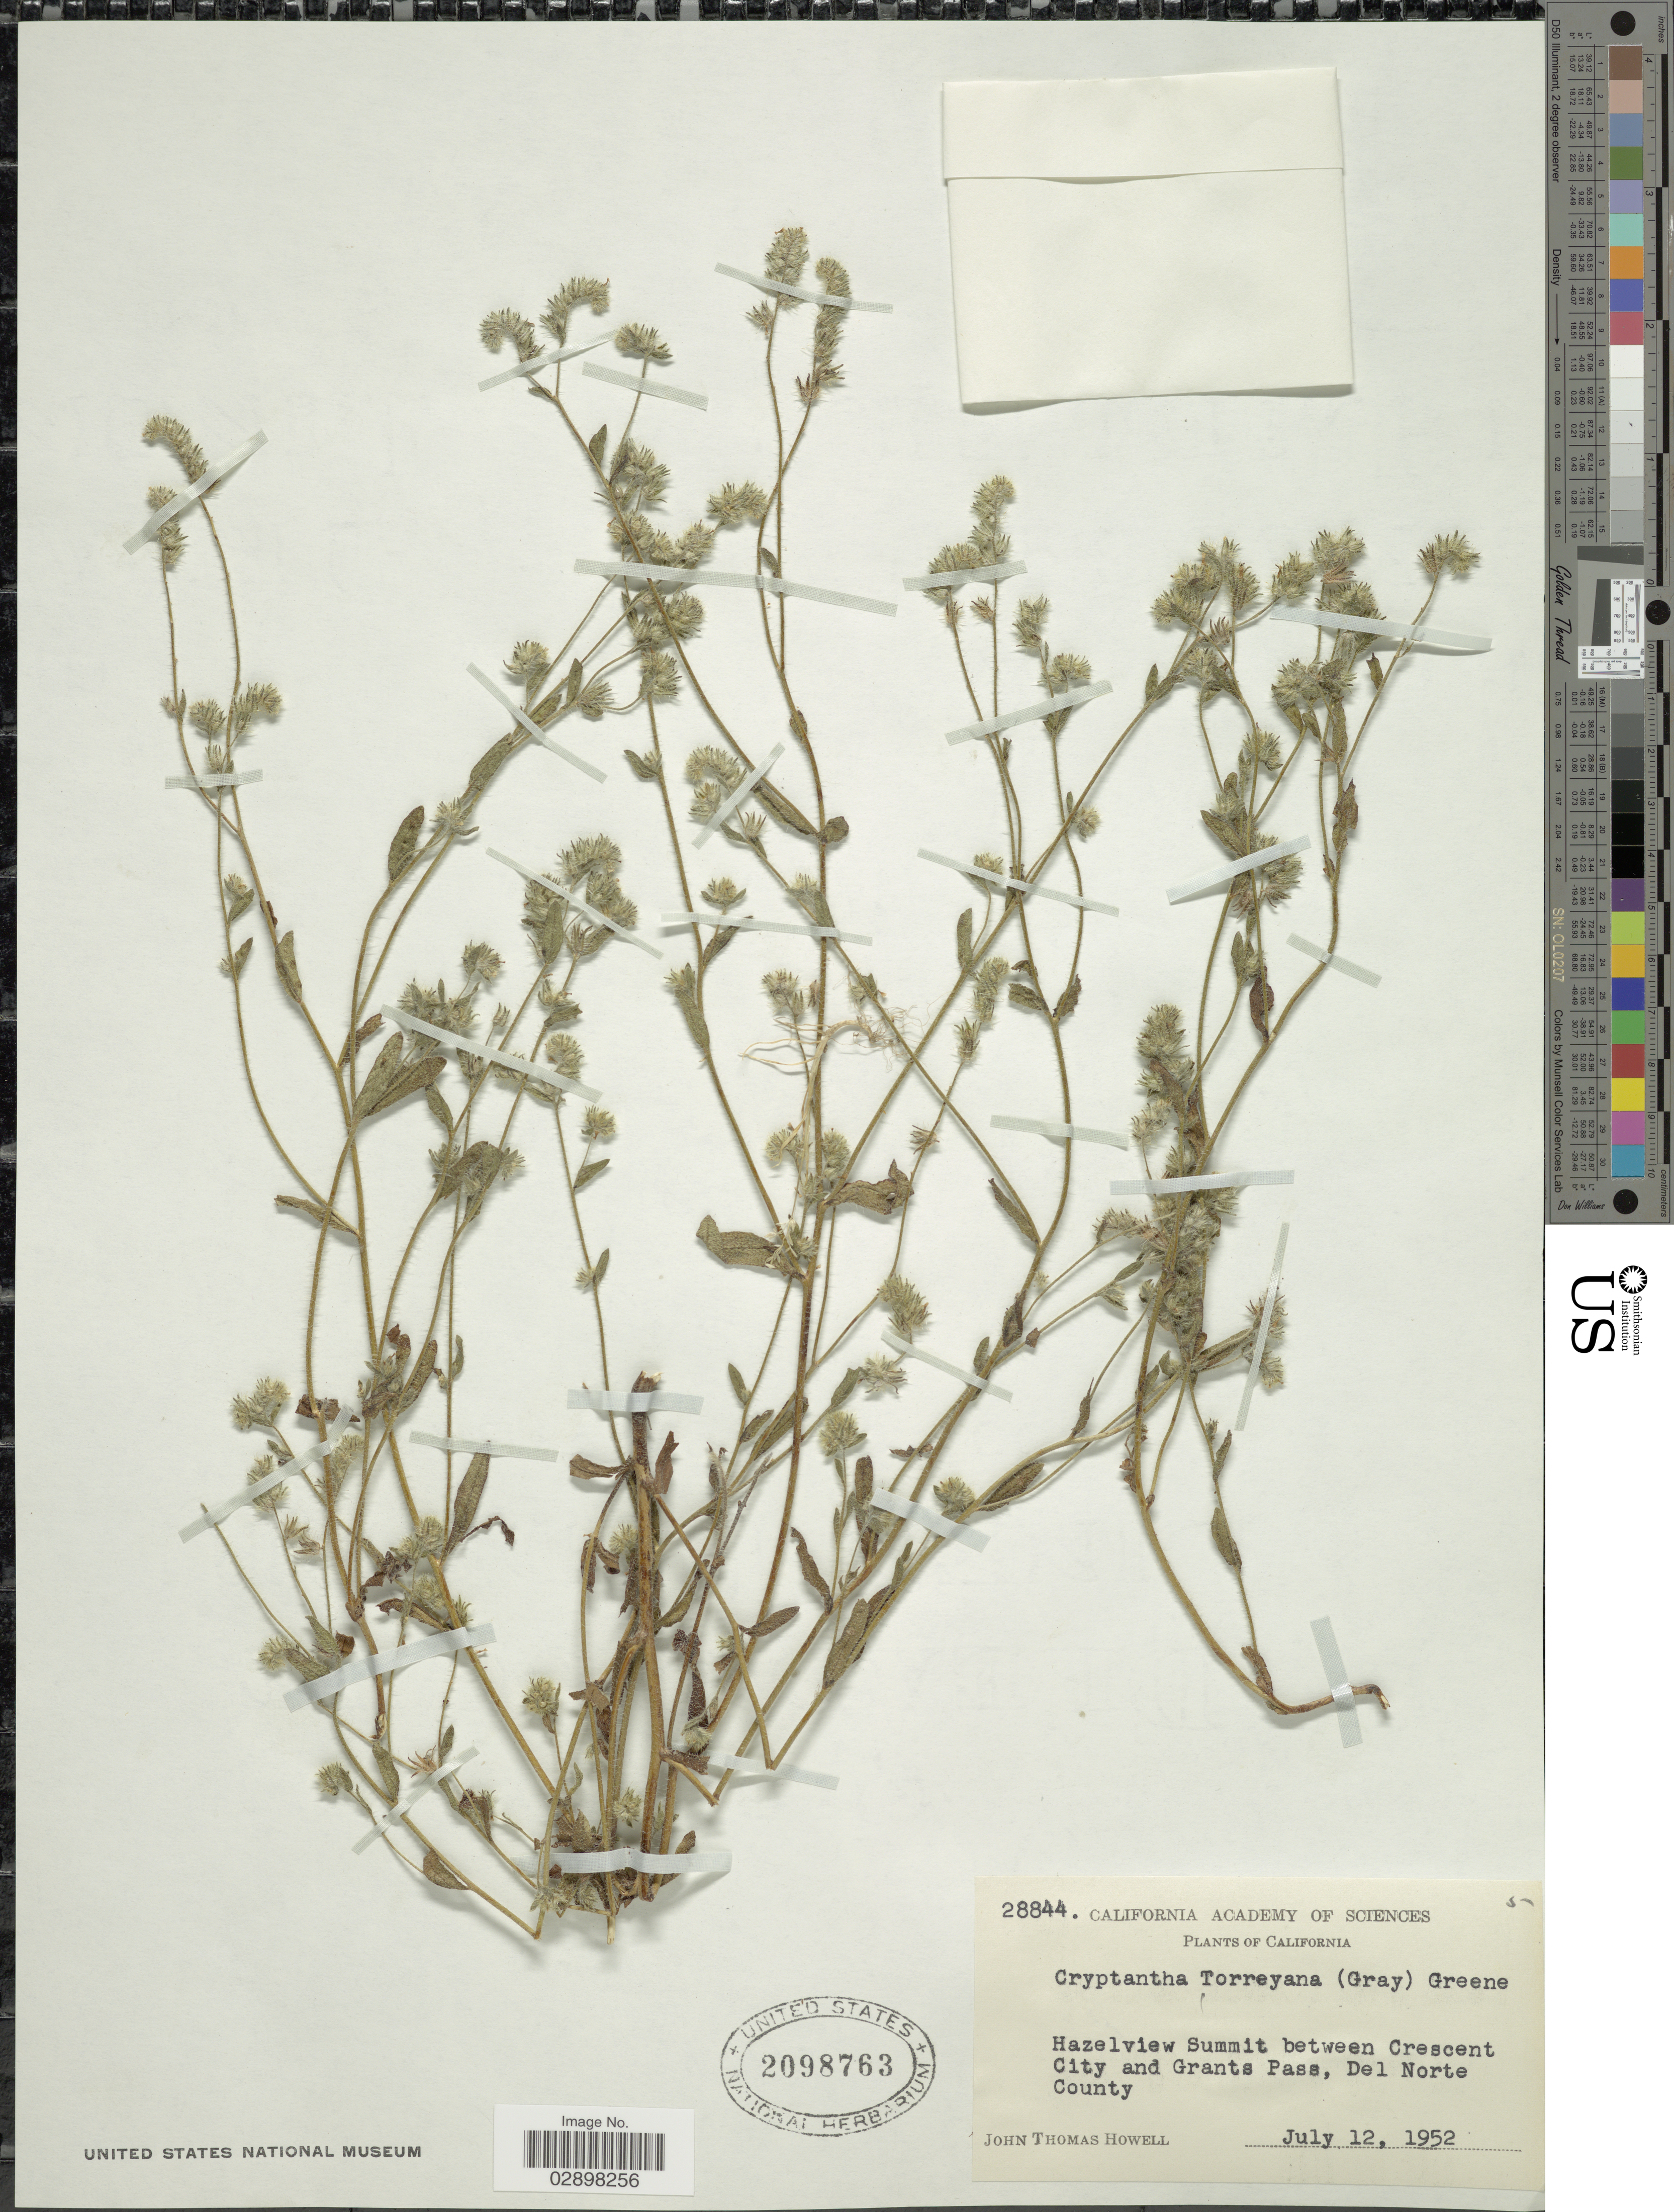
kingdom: Plantae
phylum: Tracheophyta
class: Magnoliopsida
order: Boraginales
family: Boraginaceae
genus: Cryptantha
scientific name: Cryptantha torreyana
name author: (A. Gray) S.W. Greene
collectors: J. T. Howell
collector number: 28844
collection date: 1952-07-12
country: United States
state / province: California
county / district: del Norte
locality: Hazelview Summit between Crescent City and Grants Pass, del Norte County.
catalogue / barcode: US 2098763